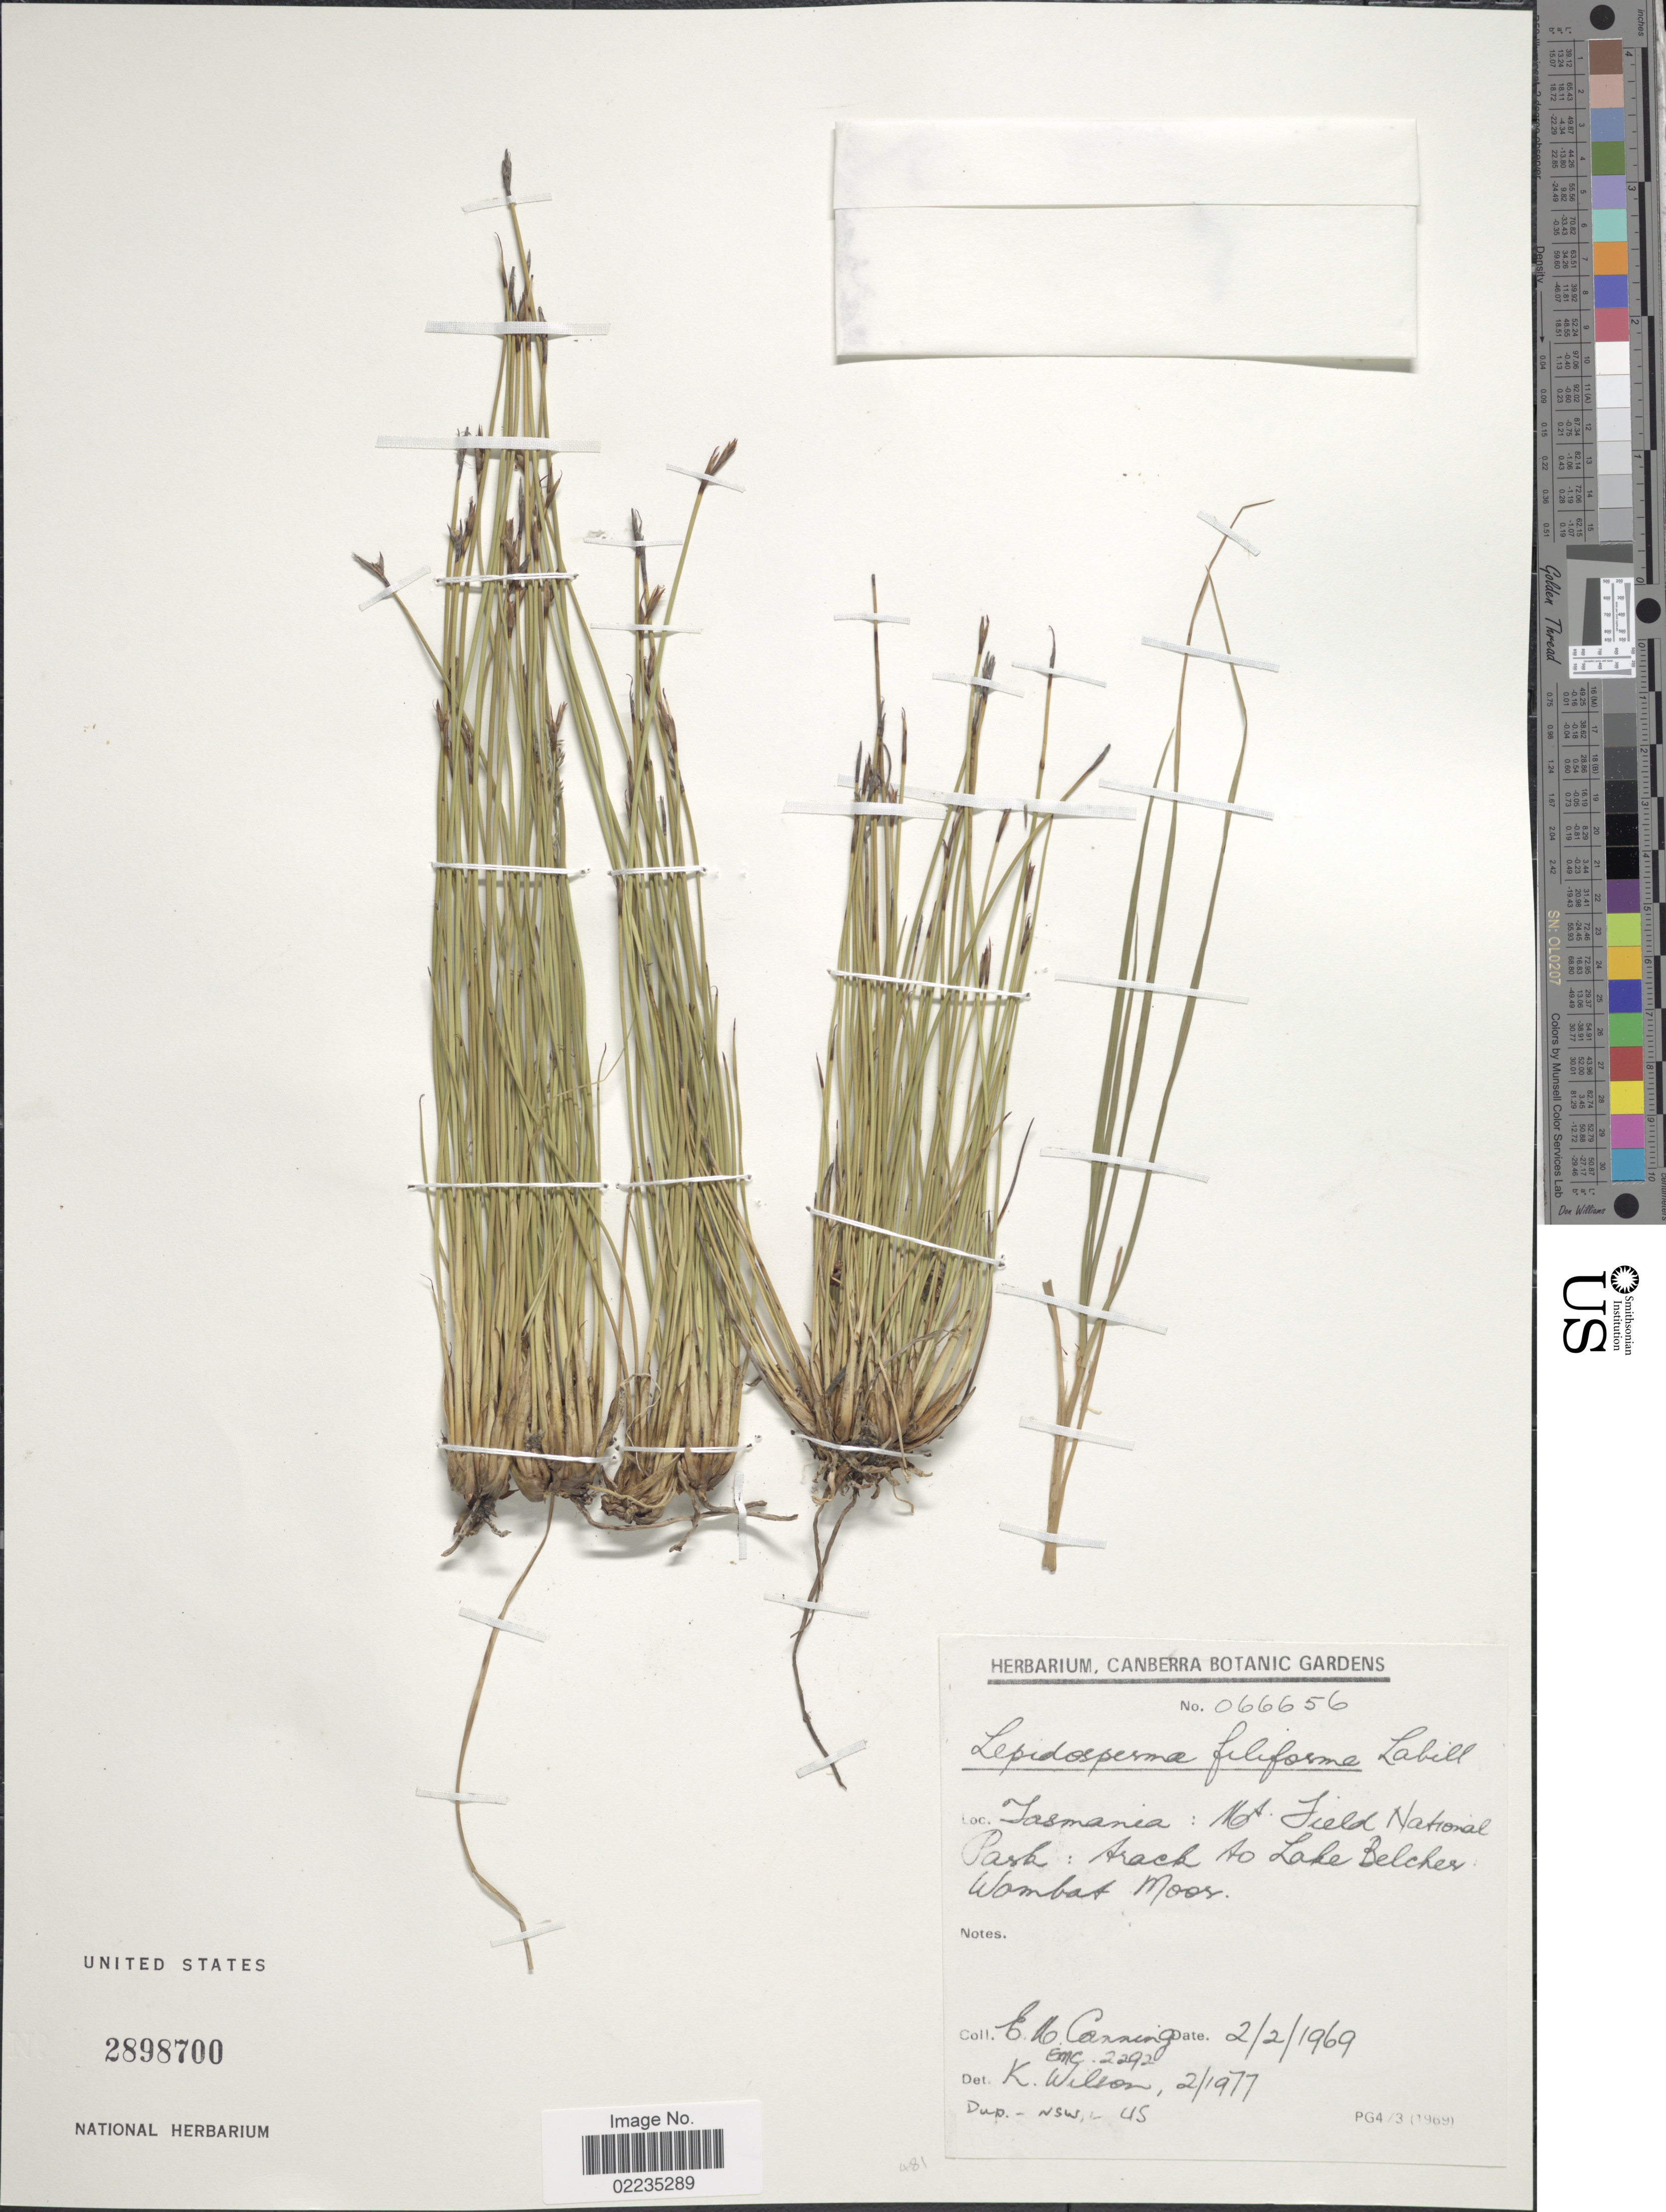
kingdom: Plantae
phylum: Tracheophyta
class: Liliopsida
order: Poales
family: Cyperaceae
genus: Lepidosperma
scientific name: Lepidosperma filiforme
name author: Labill.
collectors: E. Canning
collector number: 2292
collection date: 1969-02-02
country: Australia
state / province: Tasmania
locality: Tasmania: Ma. Field National Park, Track to Lake Belcher, Wombat Moor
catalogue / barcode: US 2898700